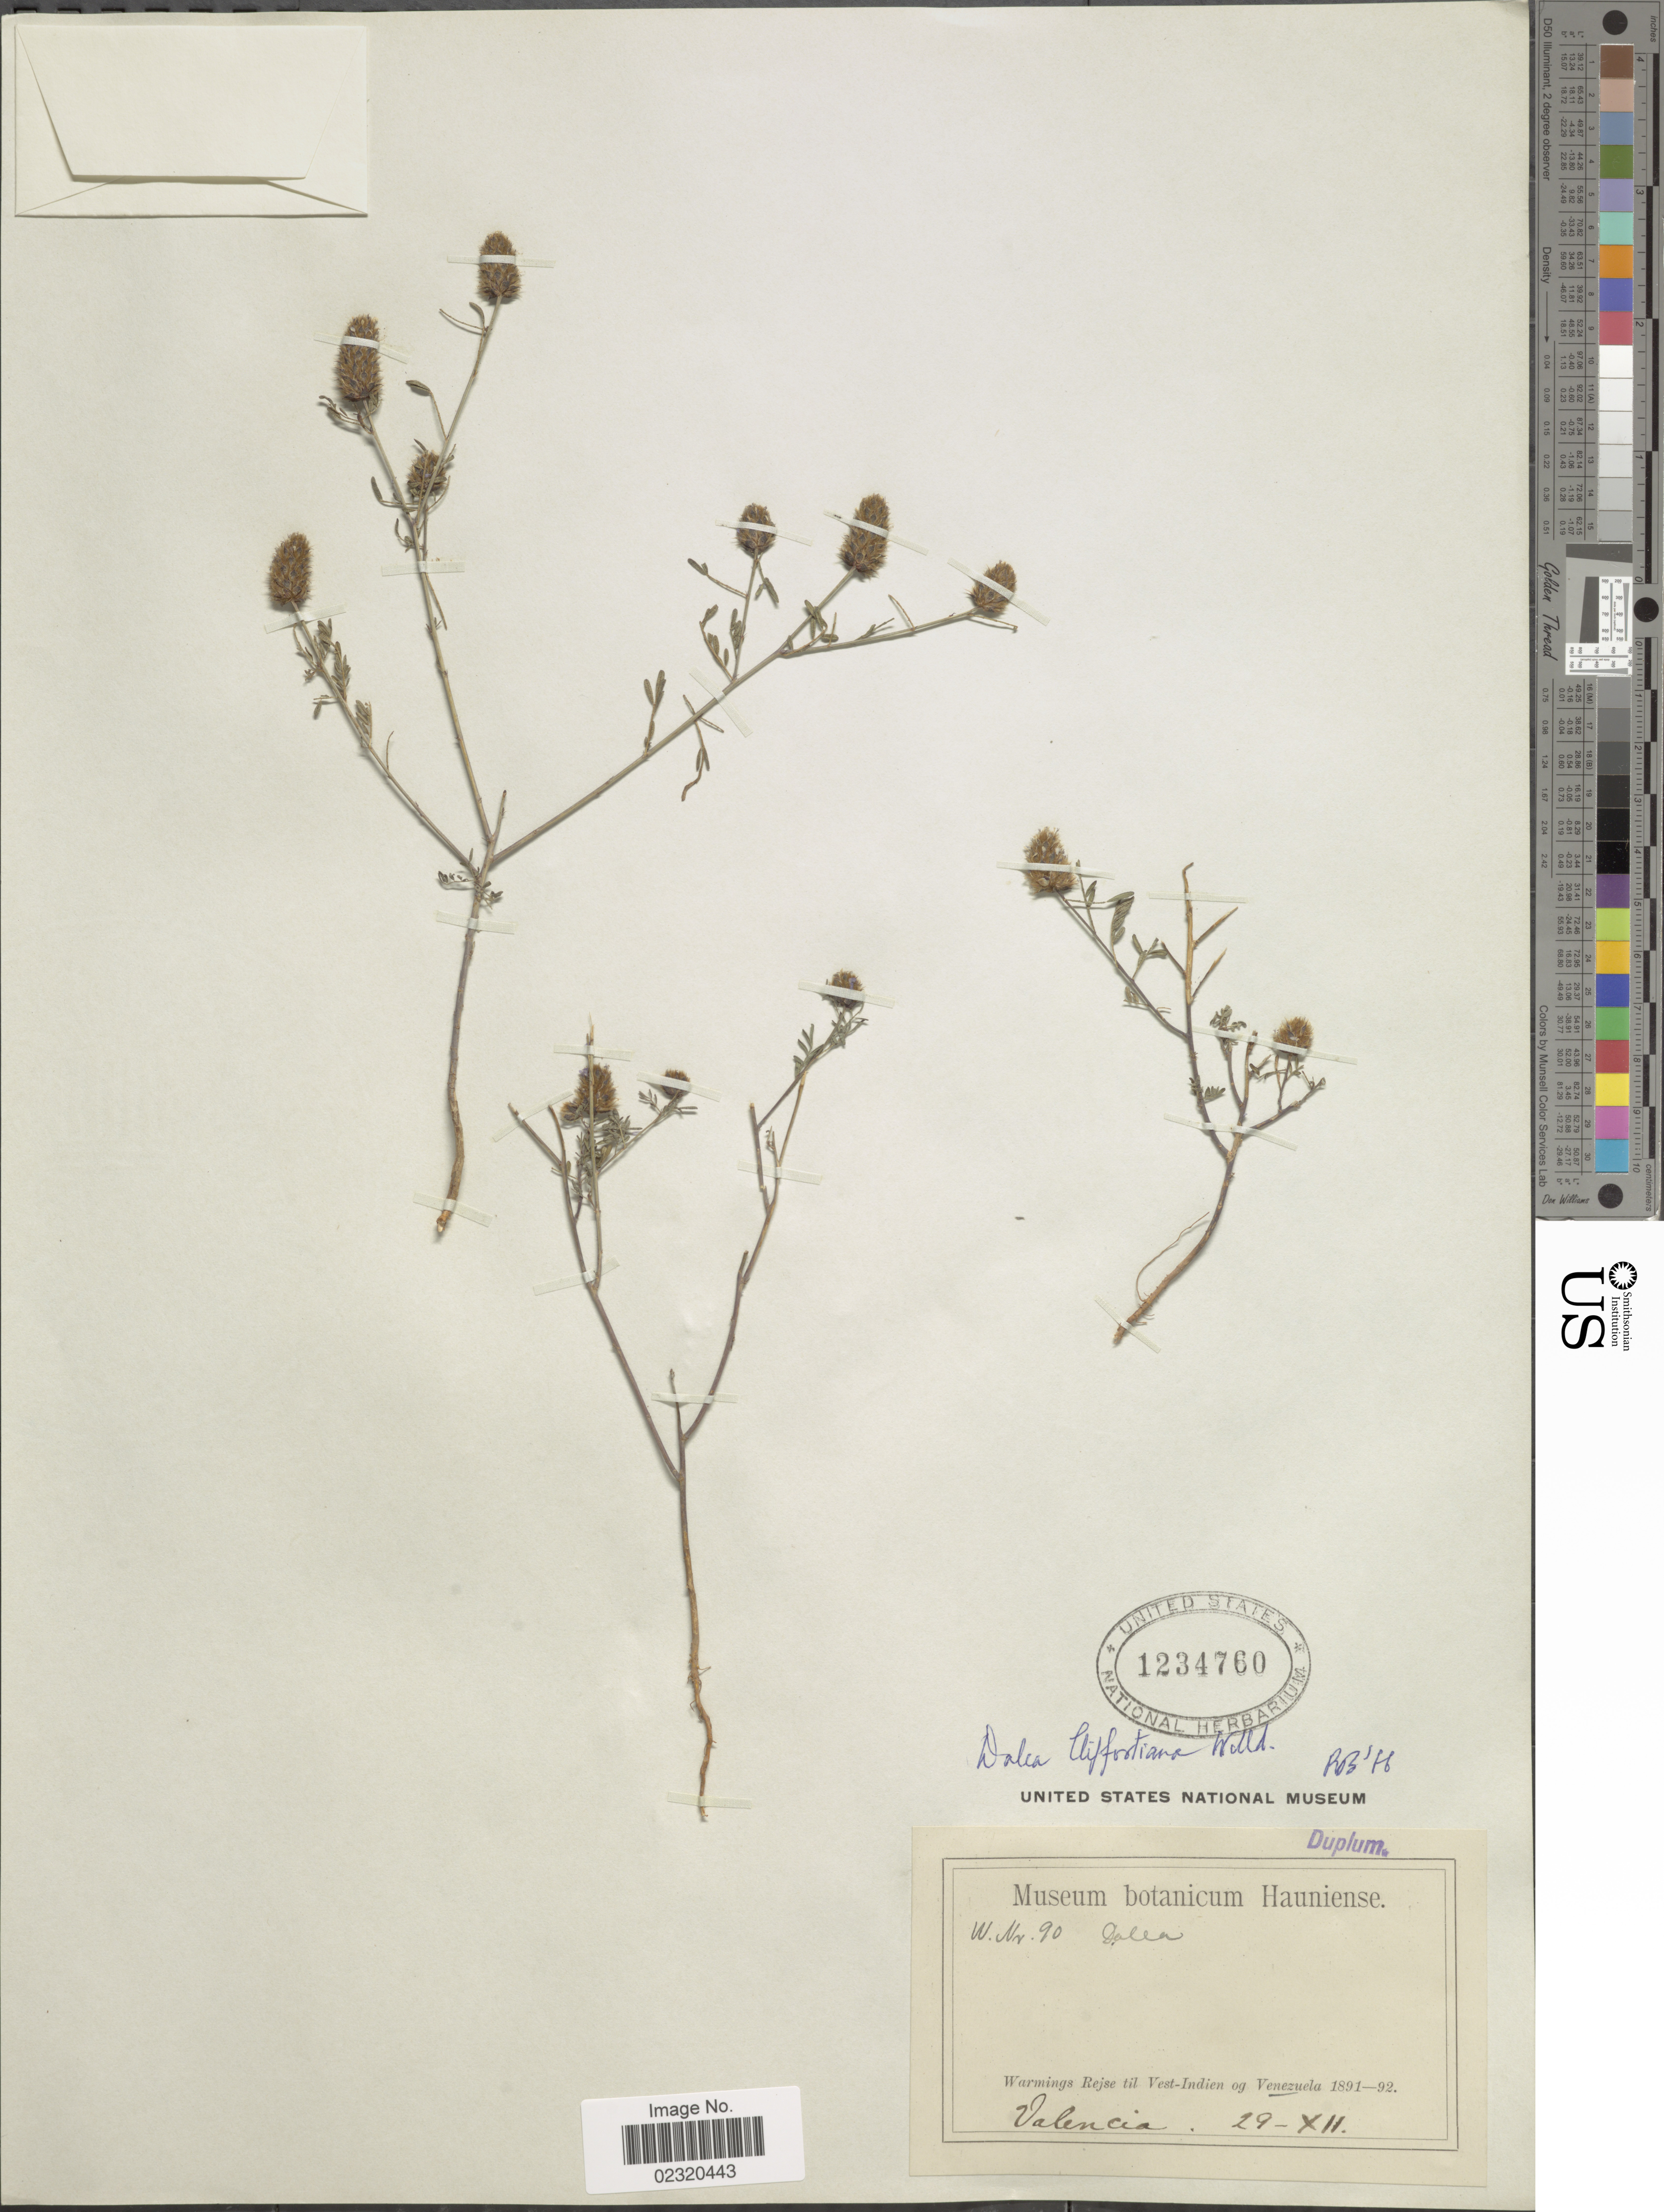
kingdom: Plantae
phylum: Tracheophyta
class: Magnoliopsida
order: Fabales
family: Fabaceae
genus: Dalea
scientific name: Dalea cliffortiana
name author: Willd.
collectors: -. Warmings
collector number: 90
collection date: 1891-12-29/1892-12-29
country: Venezuela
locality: Valencia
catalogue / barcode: US 1234760